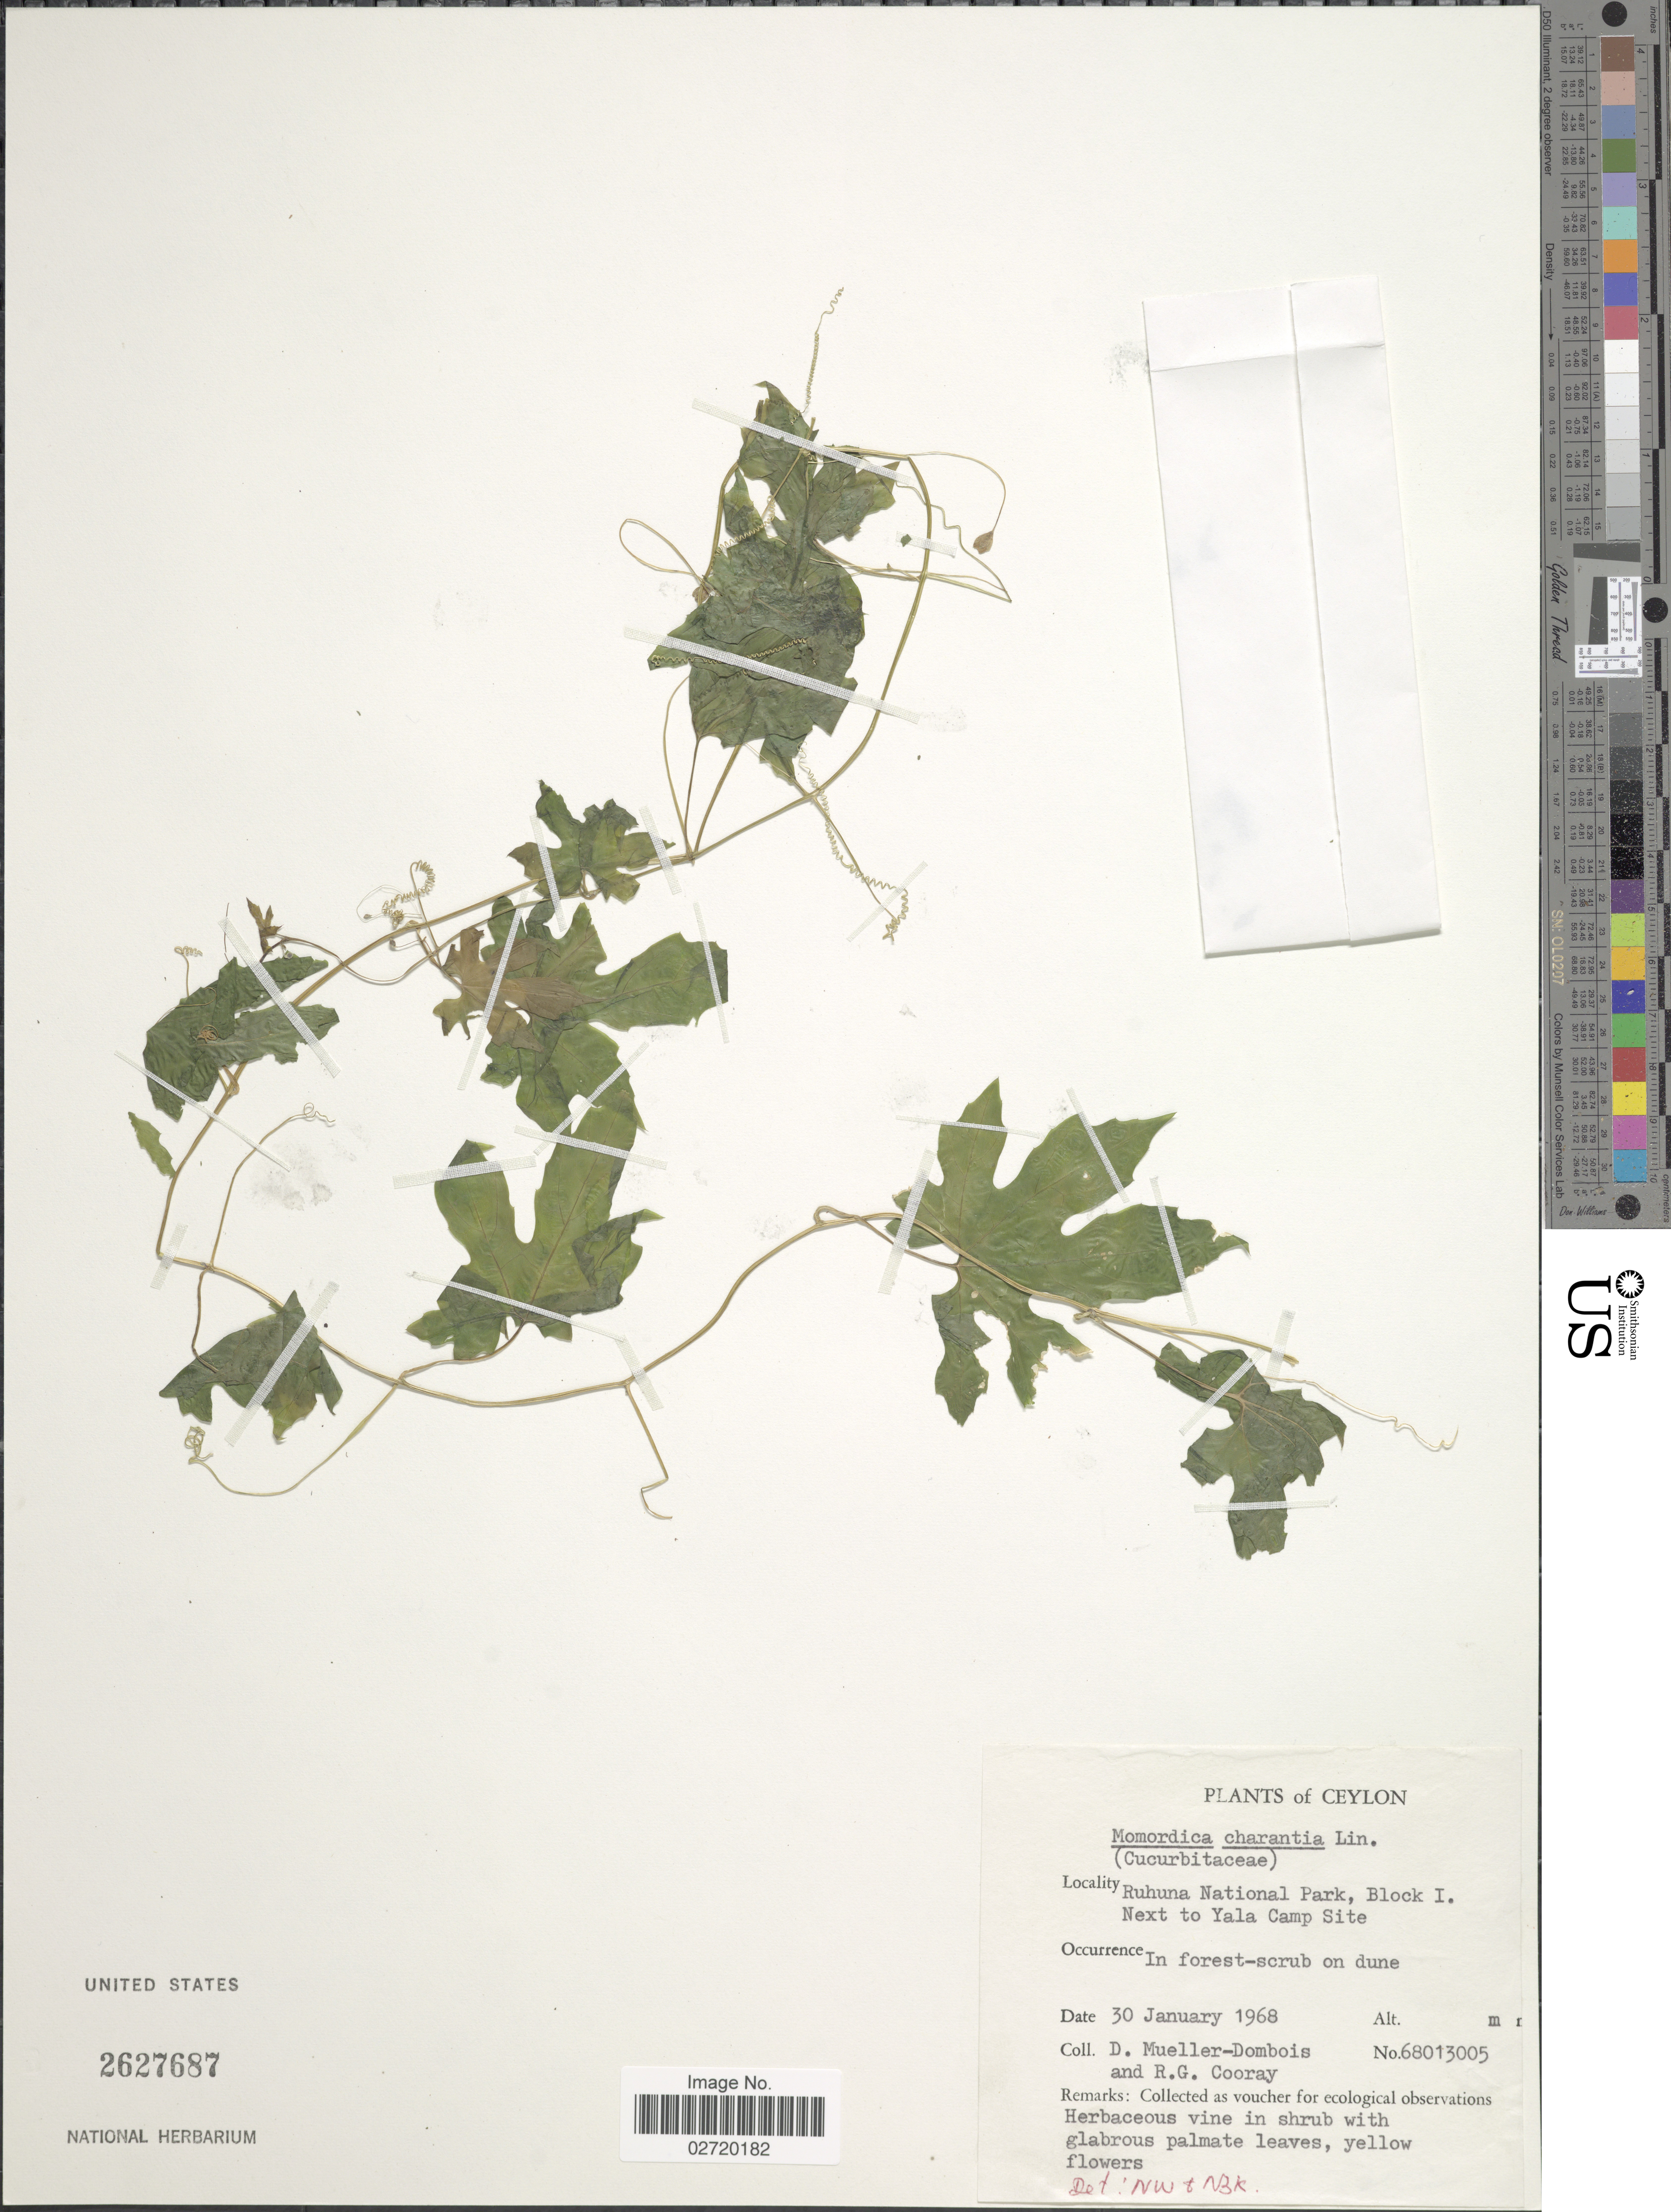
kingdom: Plantae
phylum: Tracheophyta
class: Magnoliopsida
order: Cucurbitales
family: Cucurbitaceae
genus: Momordica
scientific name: Momordica charantia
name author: L.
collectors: D. Mueller-Dombois & R. Cooray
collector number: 68013005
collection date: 1968-01-30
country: Sri Lanka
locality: Ceylon, Ruhuna National Park, Block I, Next to Yala Camp Site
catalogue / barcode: US 2627687